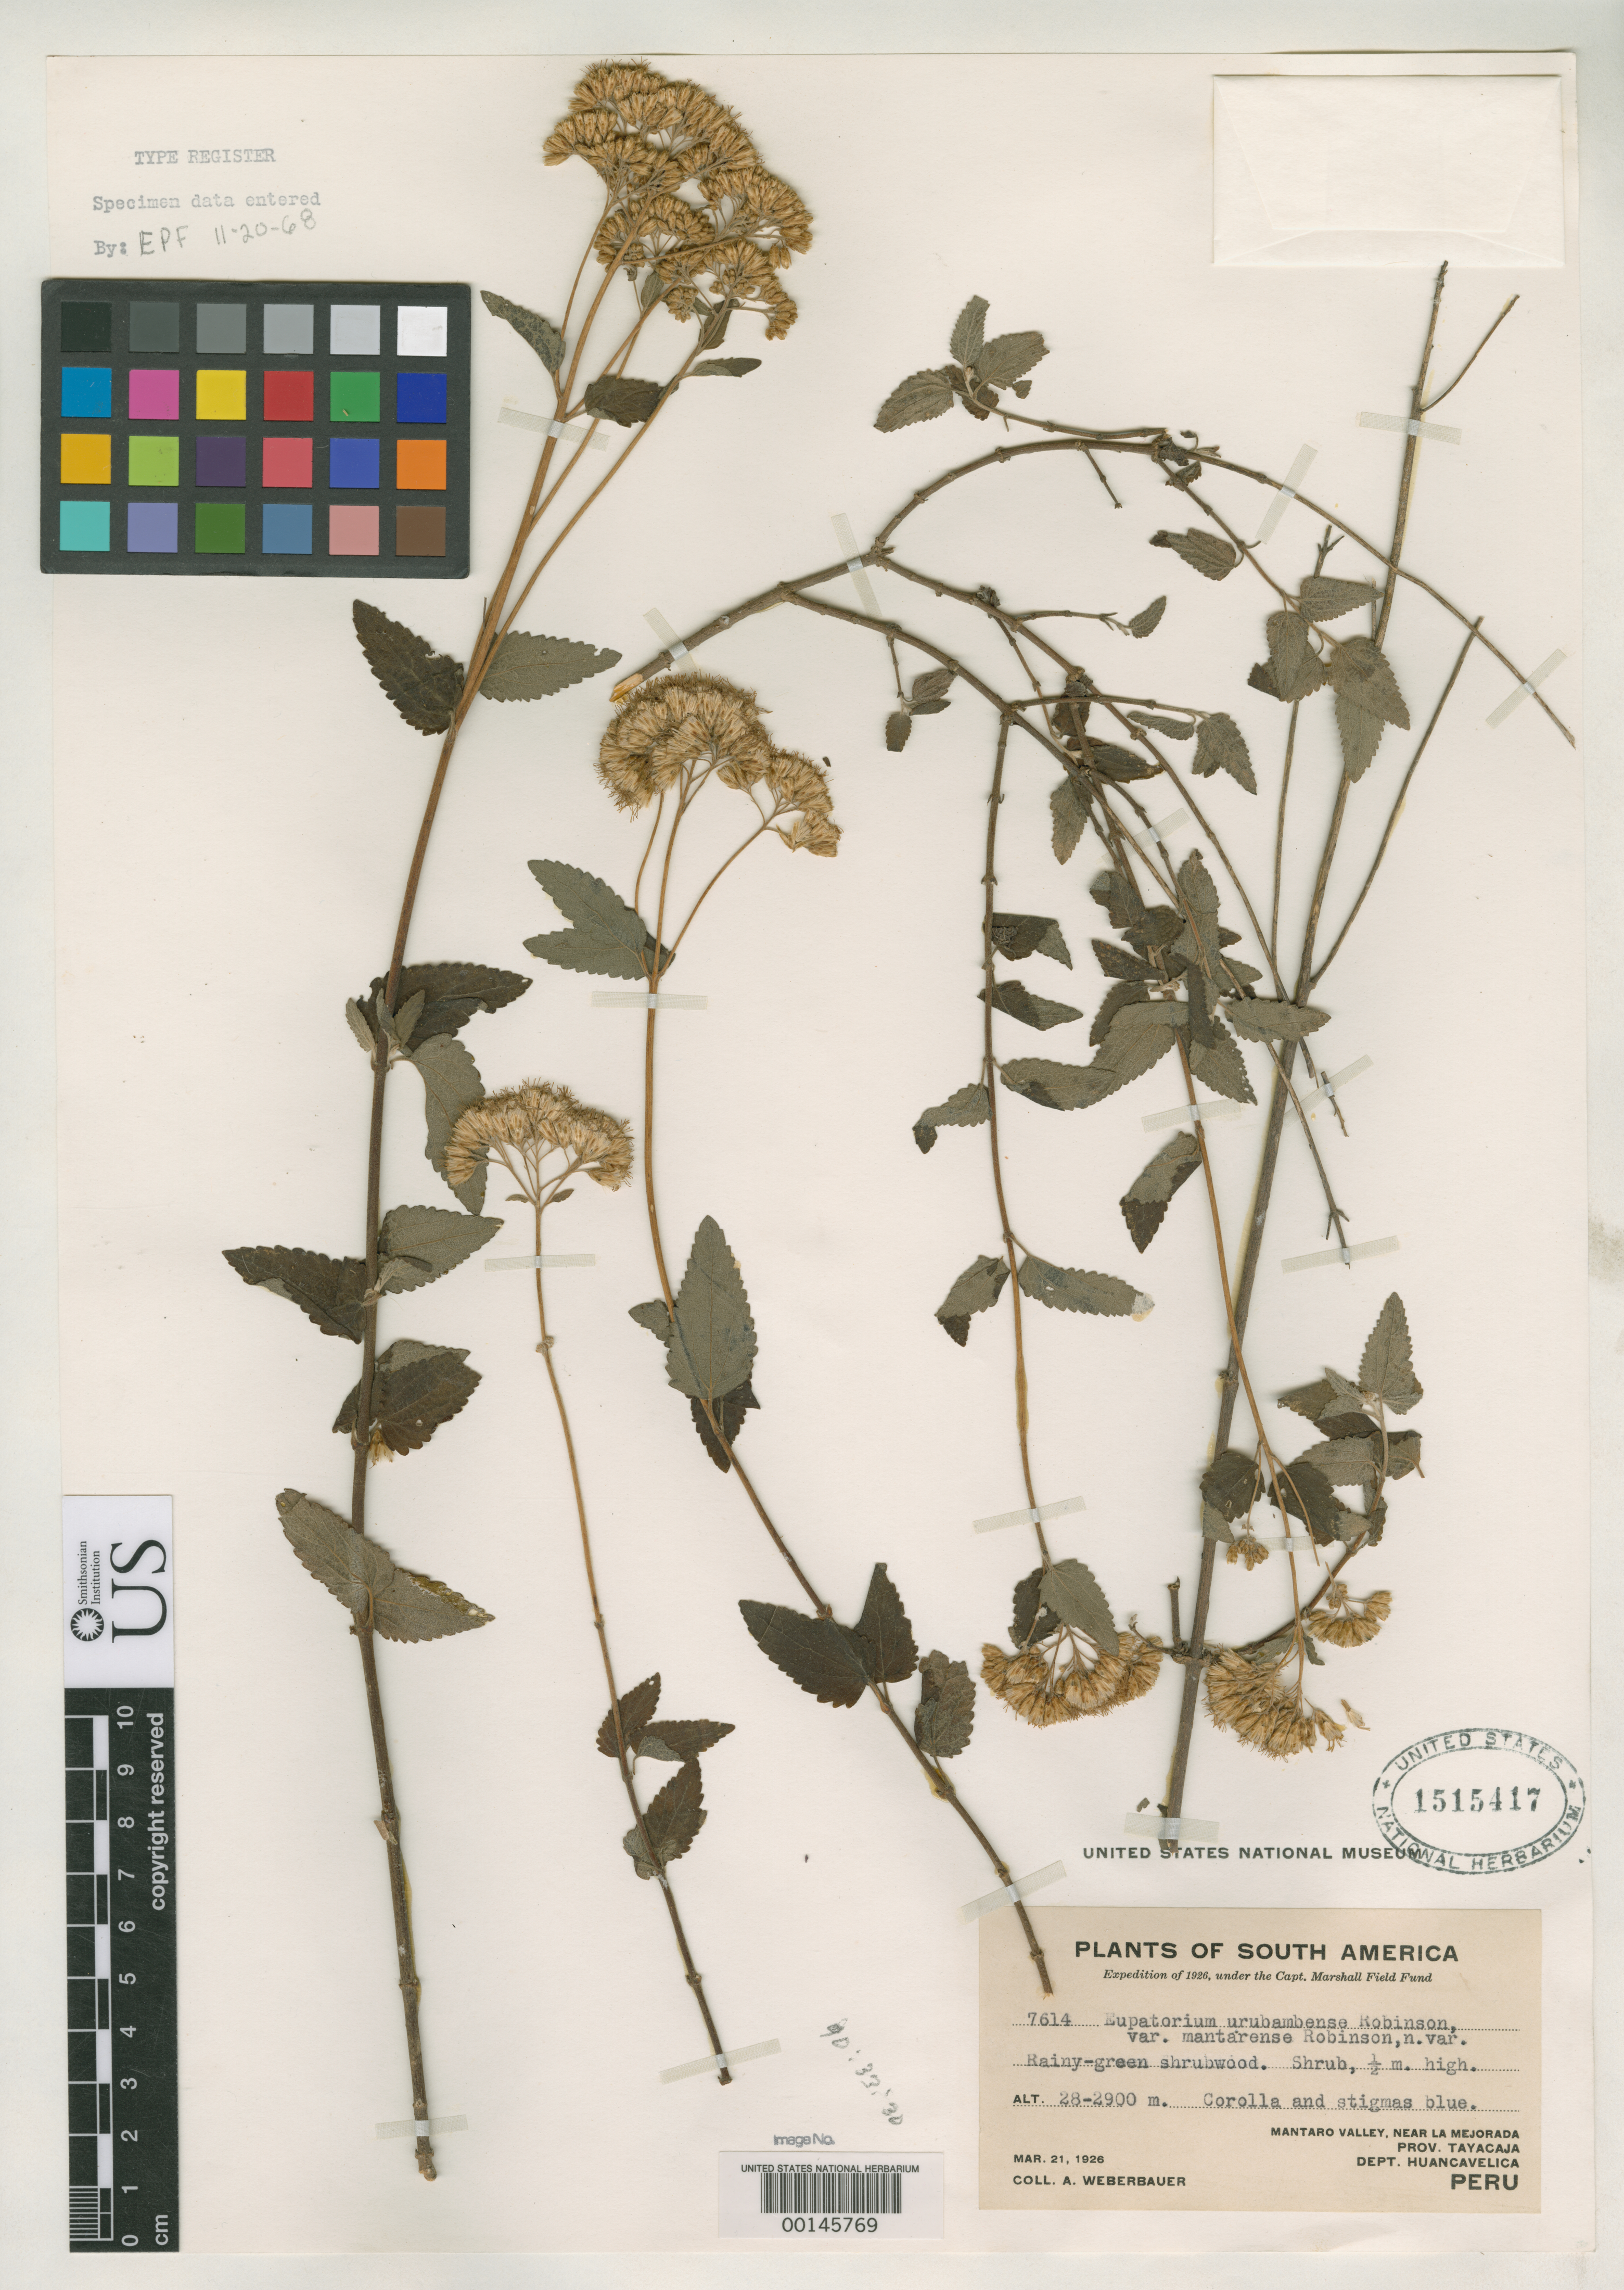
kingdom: Plantae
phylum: Tracheophyta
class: Magnoliopsida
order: Asterales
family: Asteraceae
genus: Eupatorium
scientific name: Eupatorium urubambense var. mantarense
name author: B.L. Rob.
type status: Isotype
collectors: A. Weberbauer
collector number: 7614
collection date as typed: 21 May 1926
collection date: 1926-05-21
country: Peru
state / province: Huancavelica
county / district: Tayacaja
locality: near La Meiorada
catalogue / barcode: US 1515417